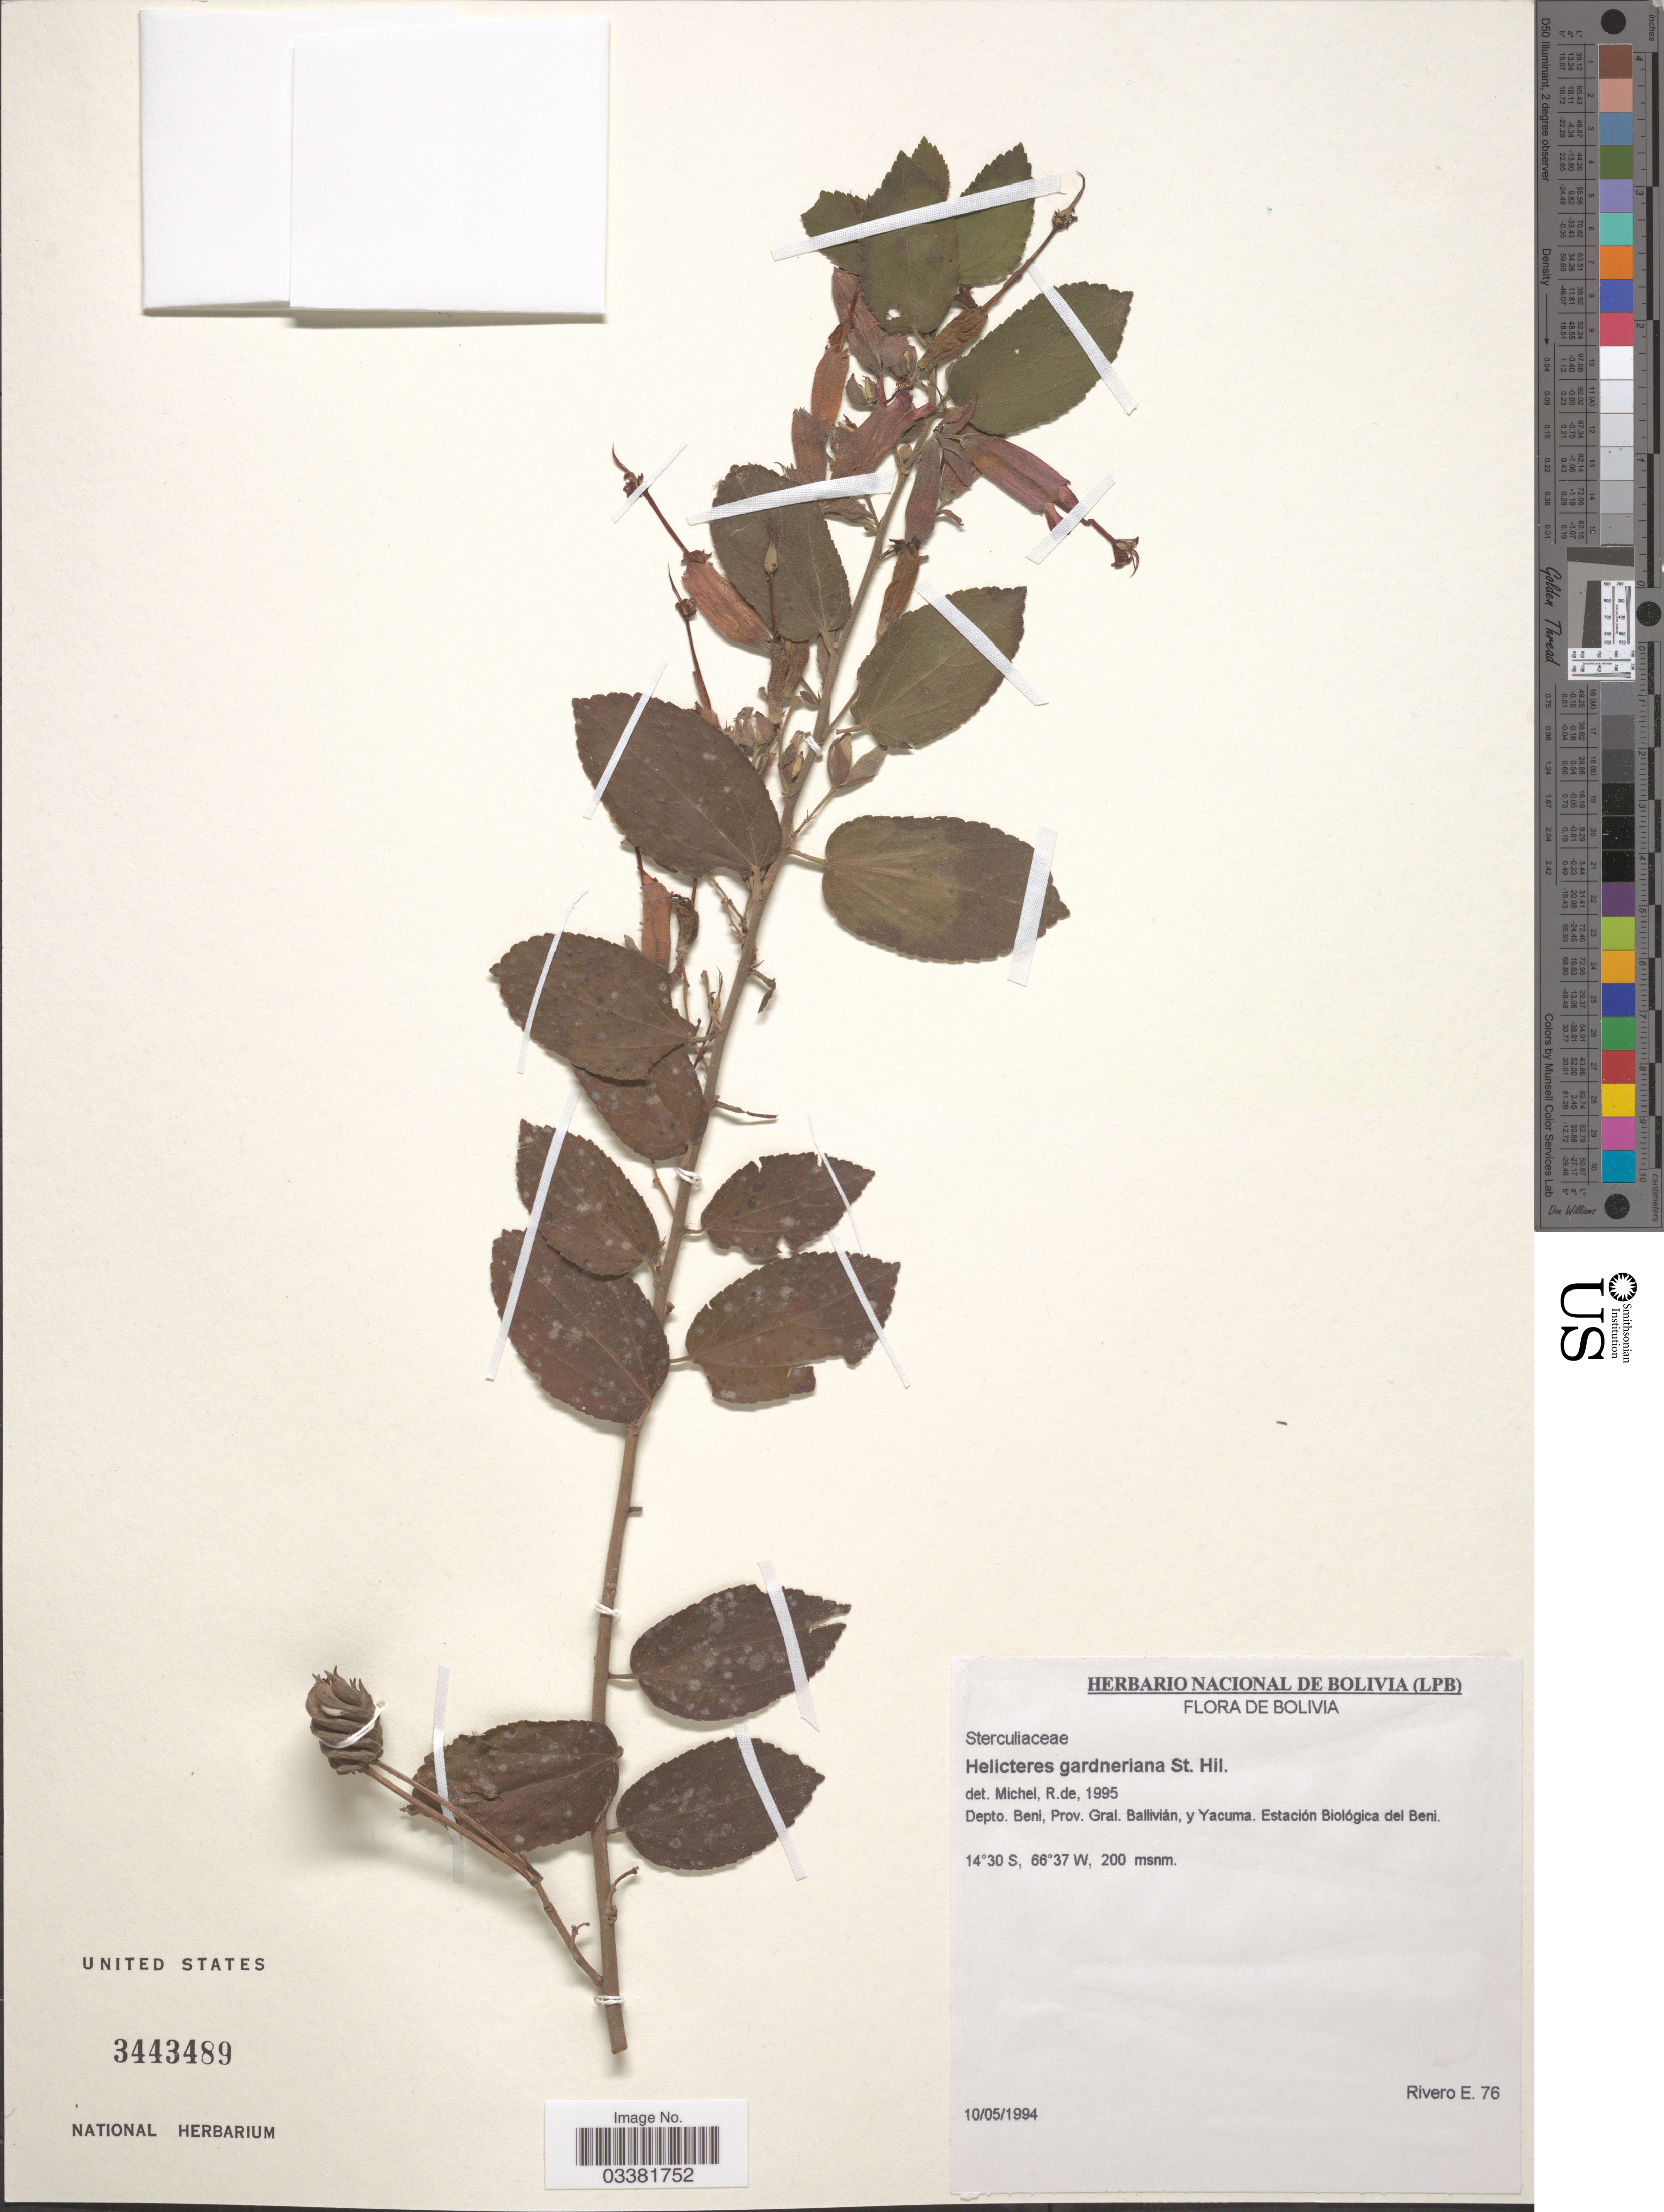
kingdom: Plantae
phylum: Tracheophyta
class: Magnoliopsida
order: Malvales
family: Malvaceae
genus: Helicteres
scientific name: Helicteres gardneriana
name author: A. St.-Hil. & Naudin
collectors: E. Rivero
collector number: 76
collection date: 1994-05-10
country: Bolivia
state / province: Beni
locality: Depto. Beni, Prov. Gral Baillivián, y Yacuma. Estación Biológica del Beni.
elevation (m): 200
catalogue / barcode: US 3443489